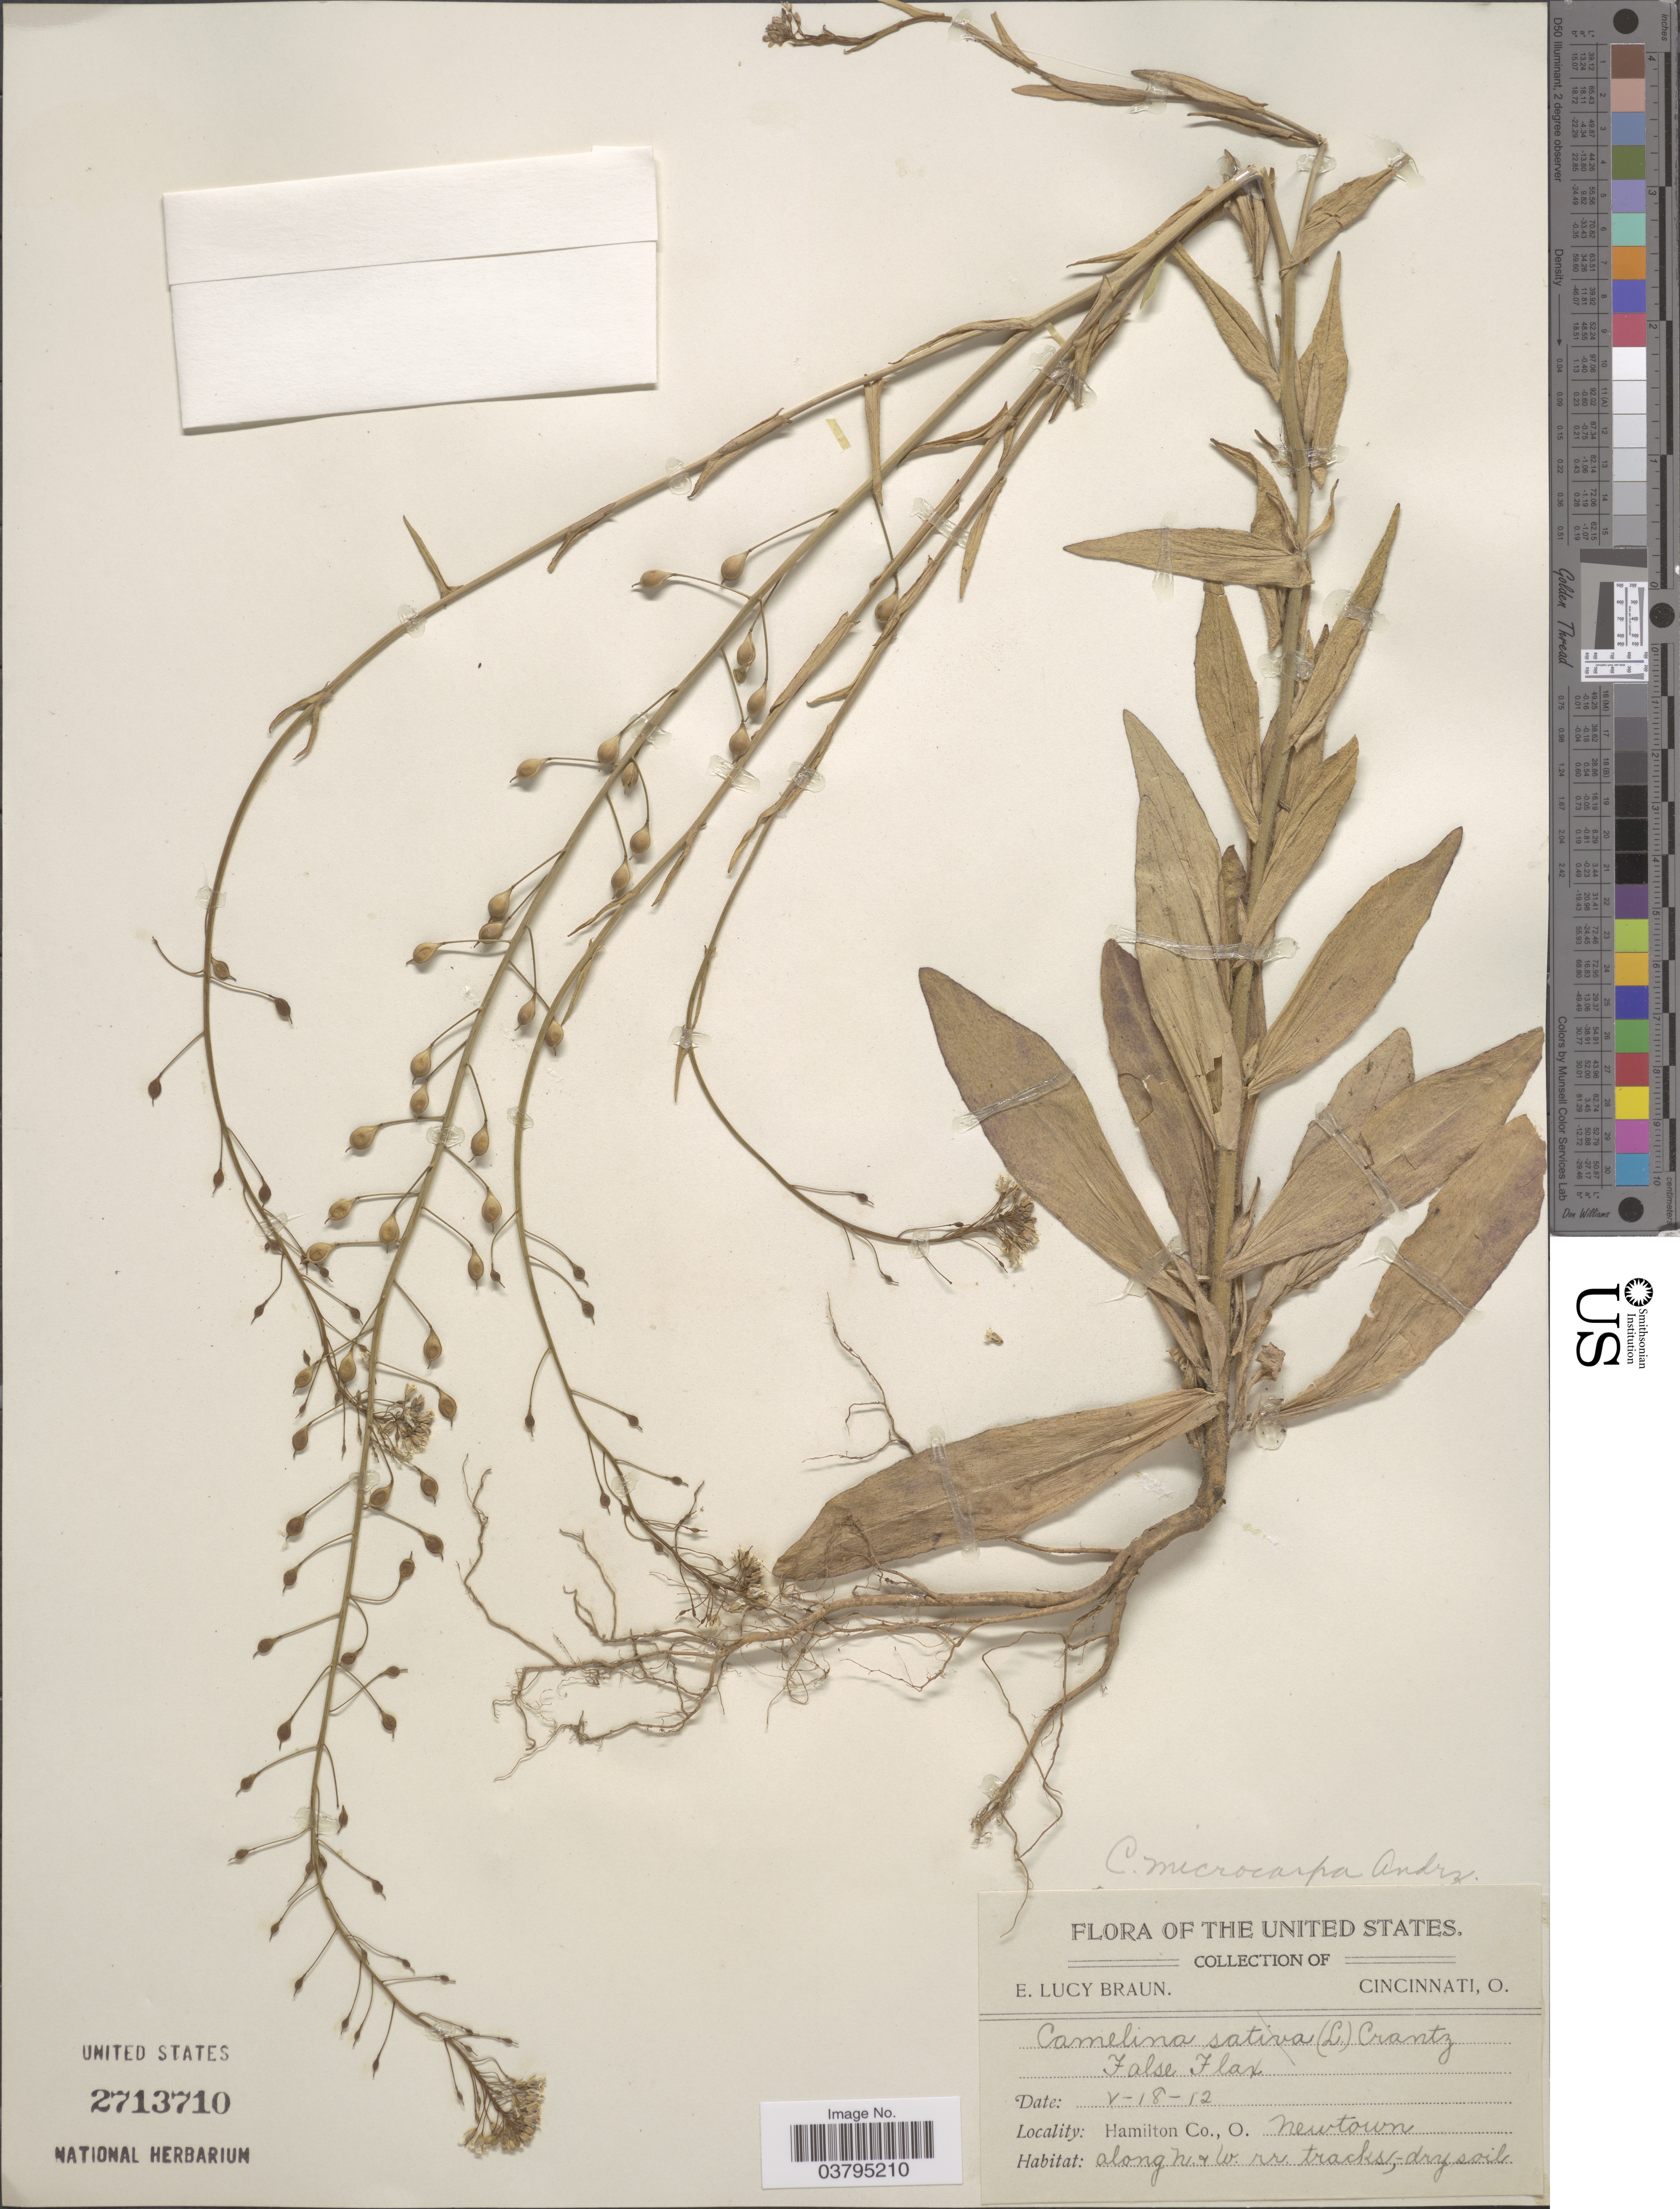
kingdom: Plantae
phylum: Tracheophyta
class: Magnoliopsida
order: Brassicales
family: Brassicaceae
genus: Camelina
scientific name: Camelina microcarpa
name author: DC.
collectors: E. L. Braun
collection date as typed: Transcribed d/m/y: 18/5/12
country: United States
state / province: Ohio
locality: Hamilton Co., Newtown. Along N. & W. rr. tracks.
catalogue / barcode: US 2713710